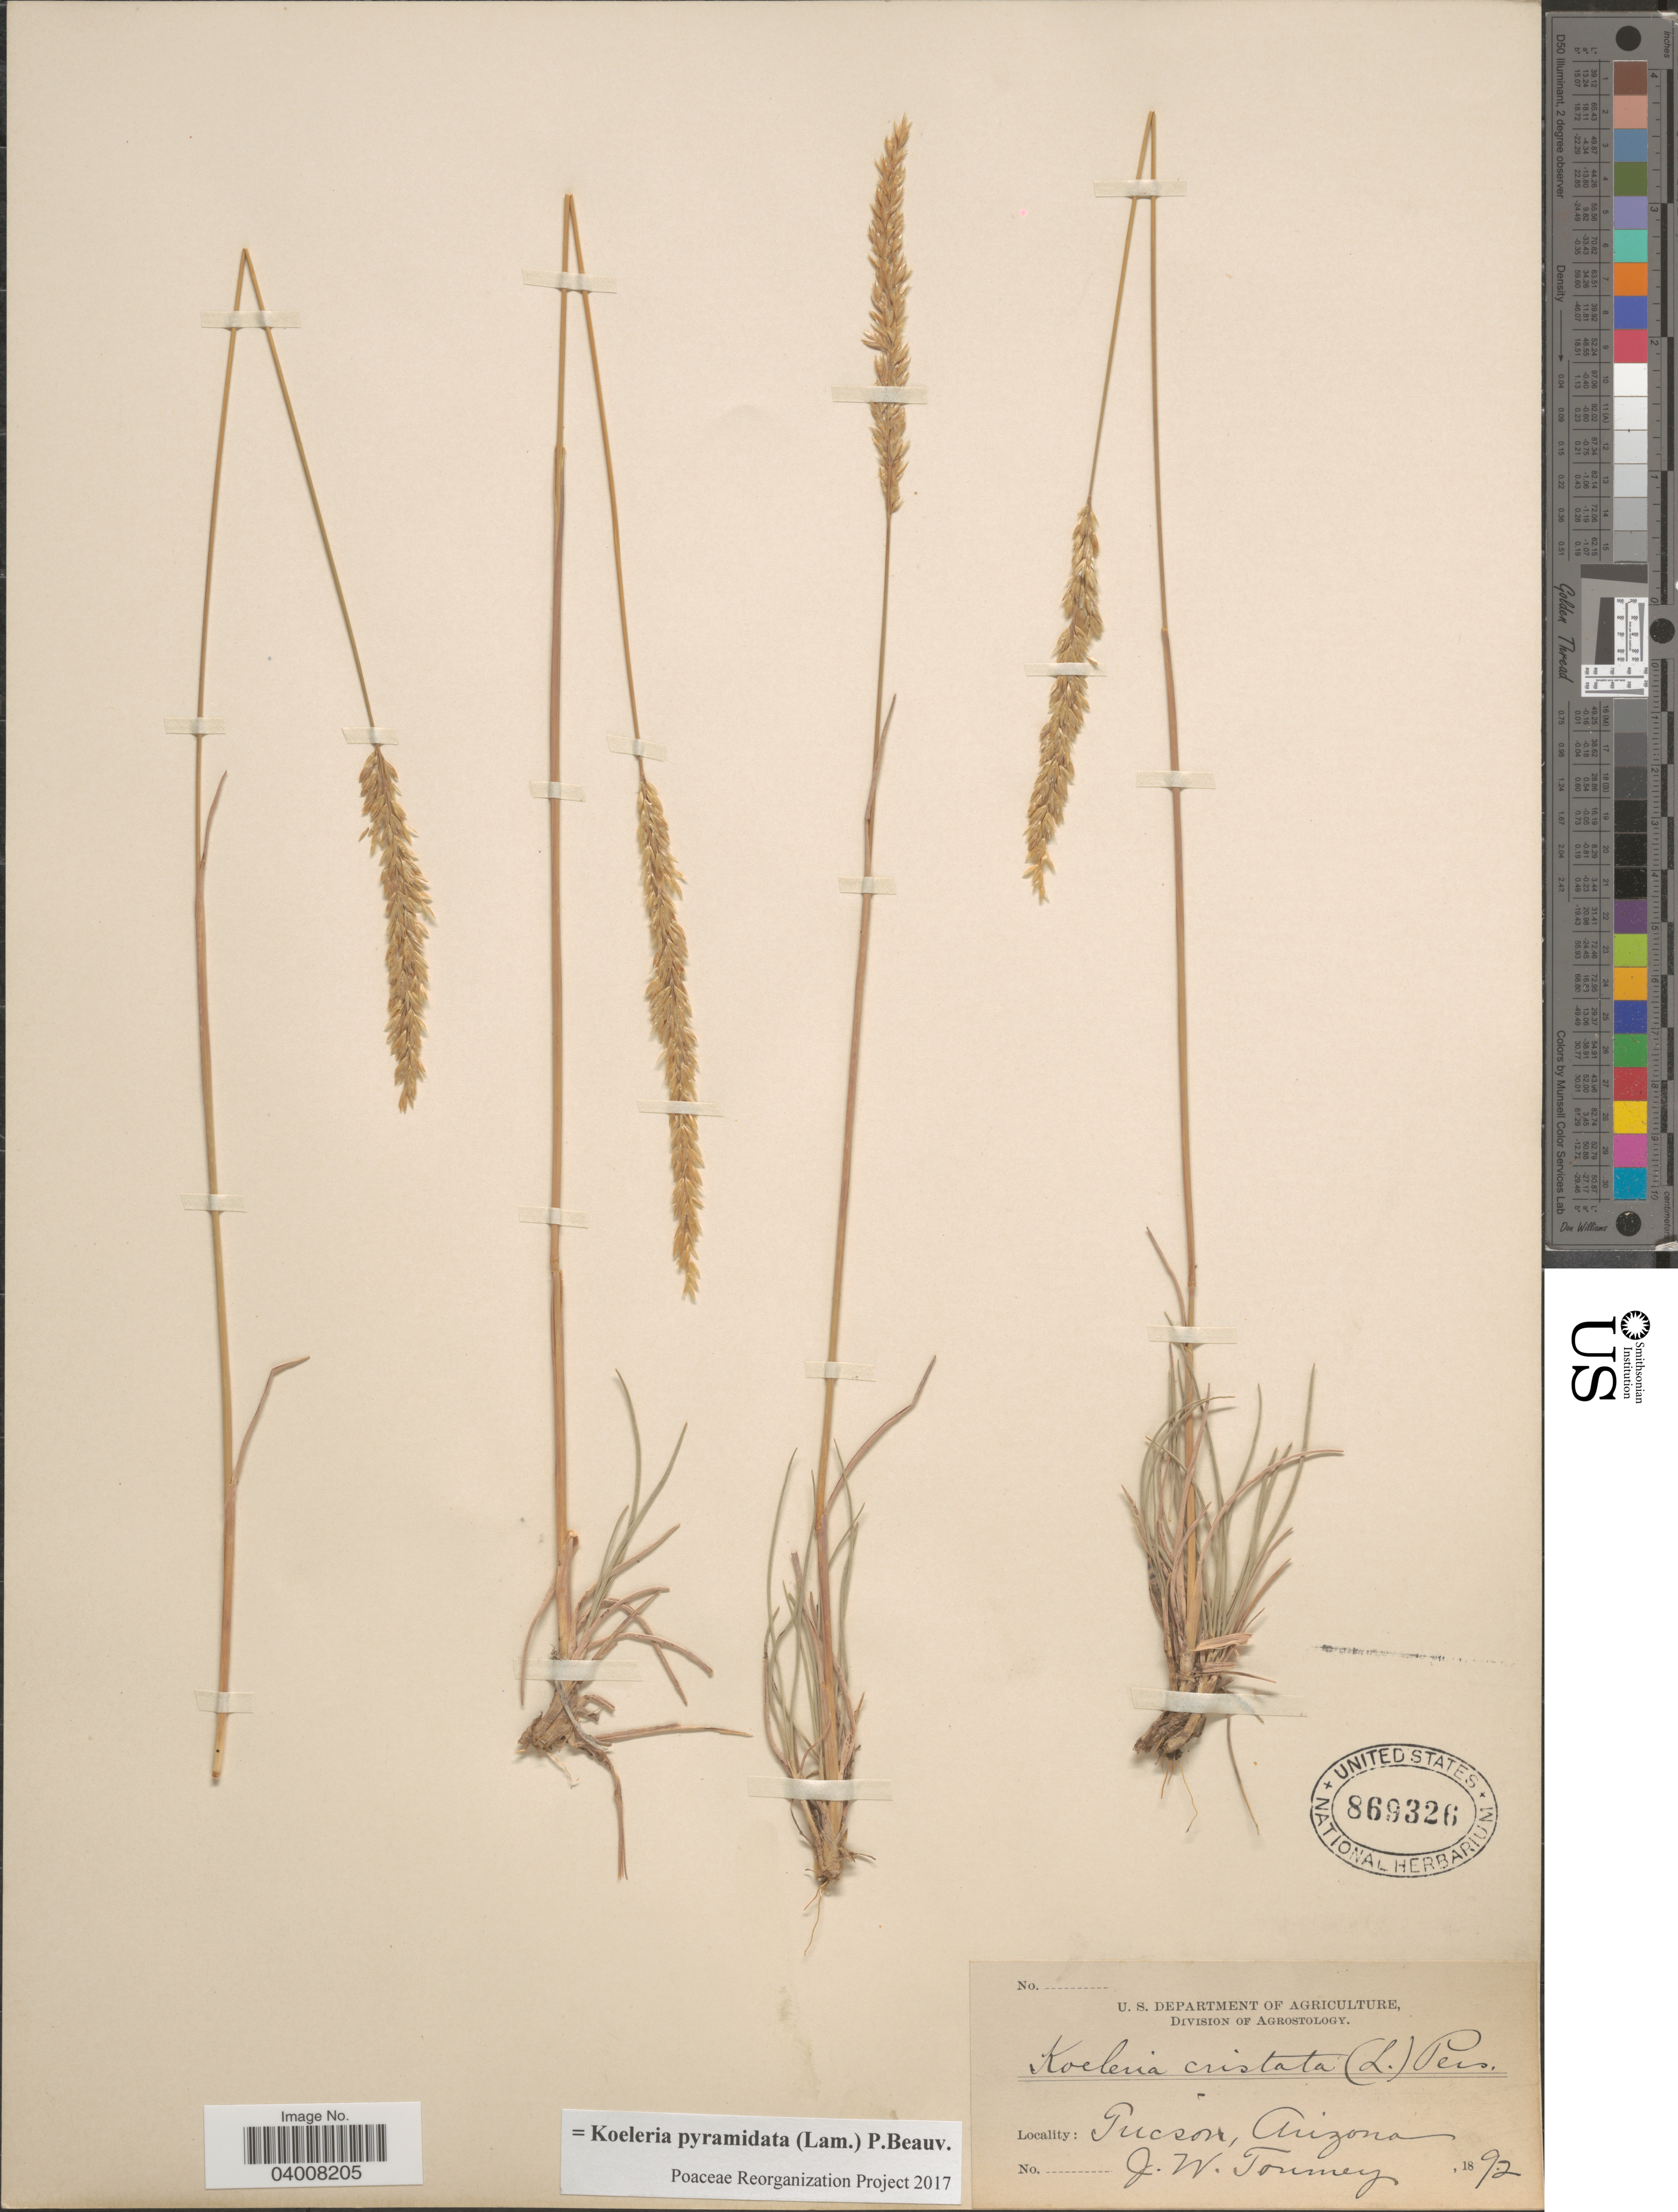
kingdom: Plantae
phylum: Tracheophyta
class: Liliopsida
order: Poales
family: Poaceae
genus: Koeleria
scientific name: Koeleria pyramidata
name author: (Lam.) P. Beauv.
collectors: J. W. Toumey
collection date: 1892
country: United States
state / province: Arizona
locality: Tucson.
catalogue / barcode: US 869326